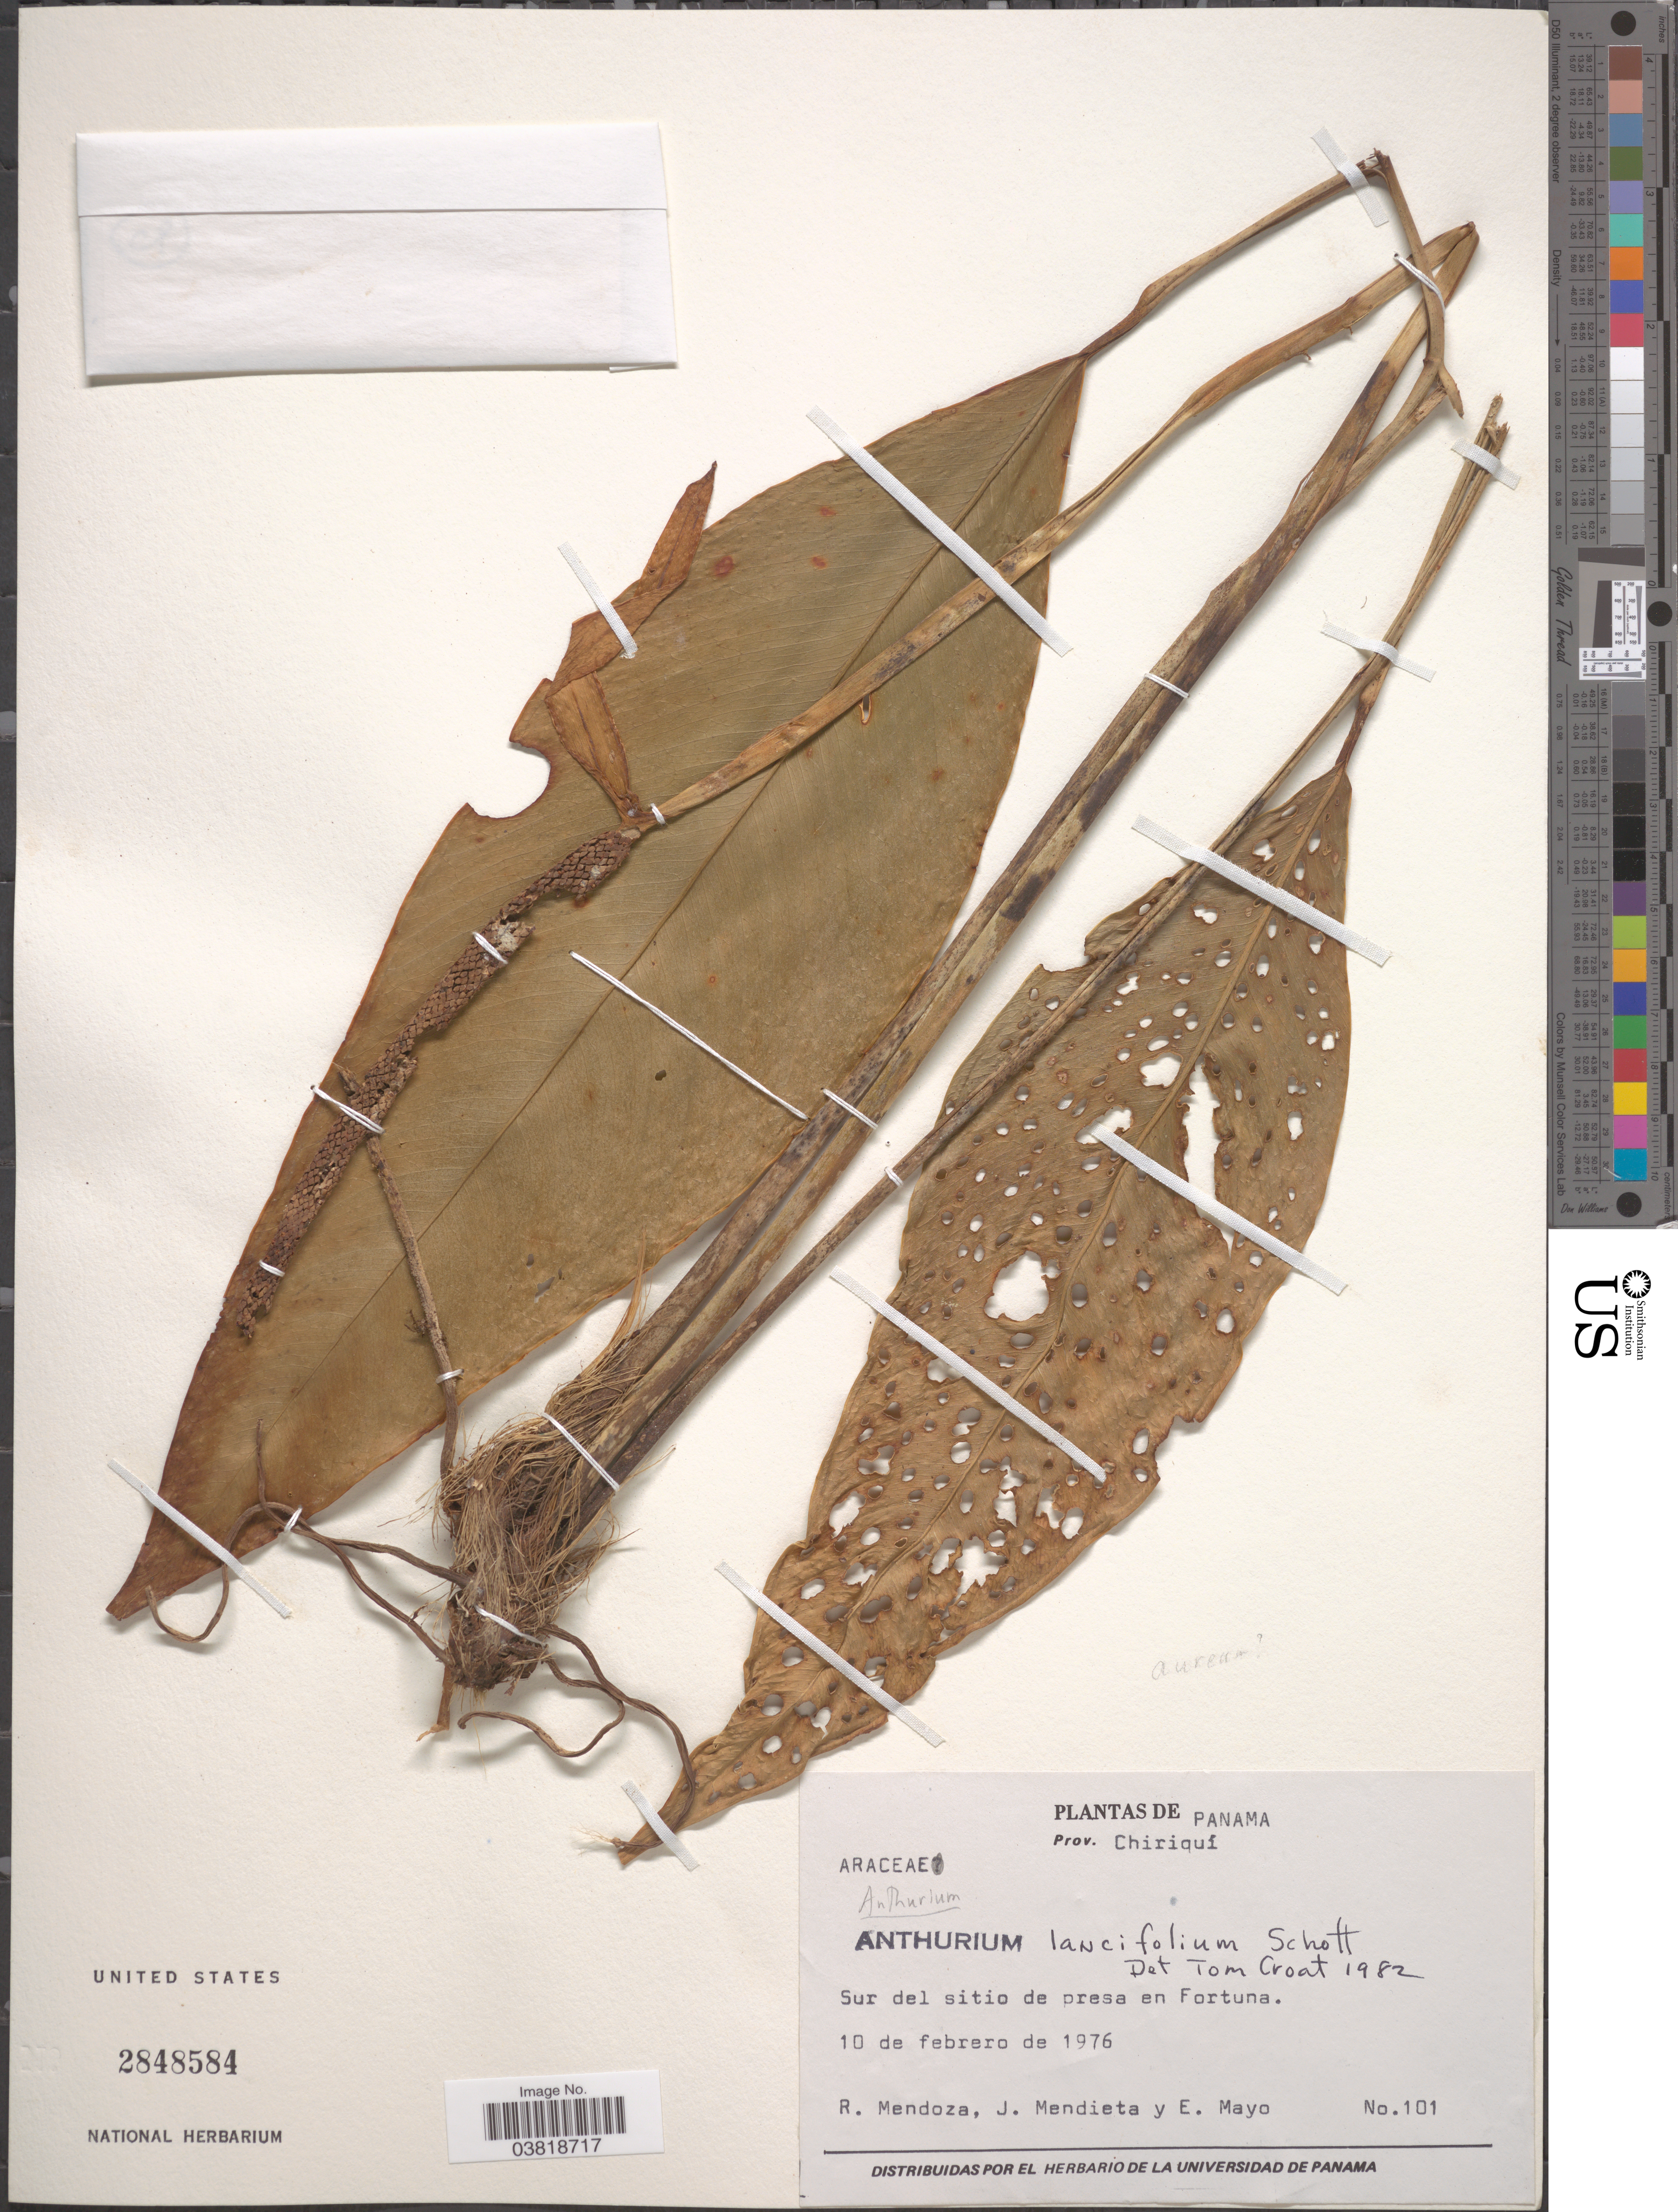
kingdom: Plantae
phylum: Tracheophyta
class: Liliopsida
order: Alismatales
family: Araceae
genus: Anthurium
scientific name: Anthurium lancifolium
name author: Schott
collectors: R. Mendoza, J. Mendieta & E. Mayo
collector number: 101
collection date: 1976-02-10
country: Panama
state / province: Chiriqui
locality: Sur del sitio de presa en Fortuna.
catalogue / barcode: US 2848584